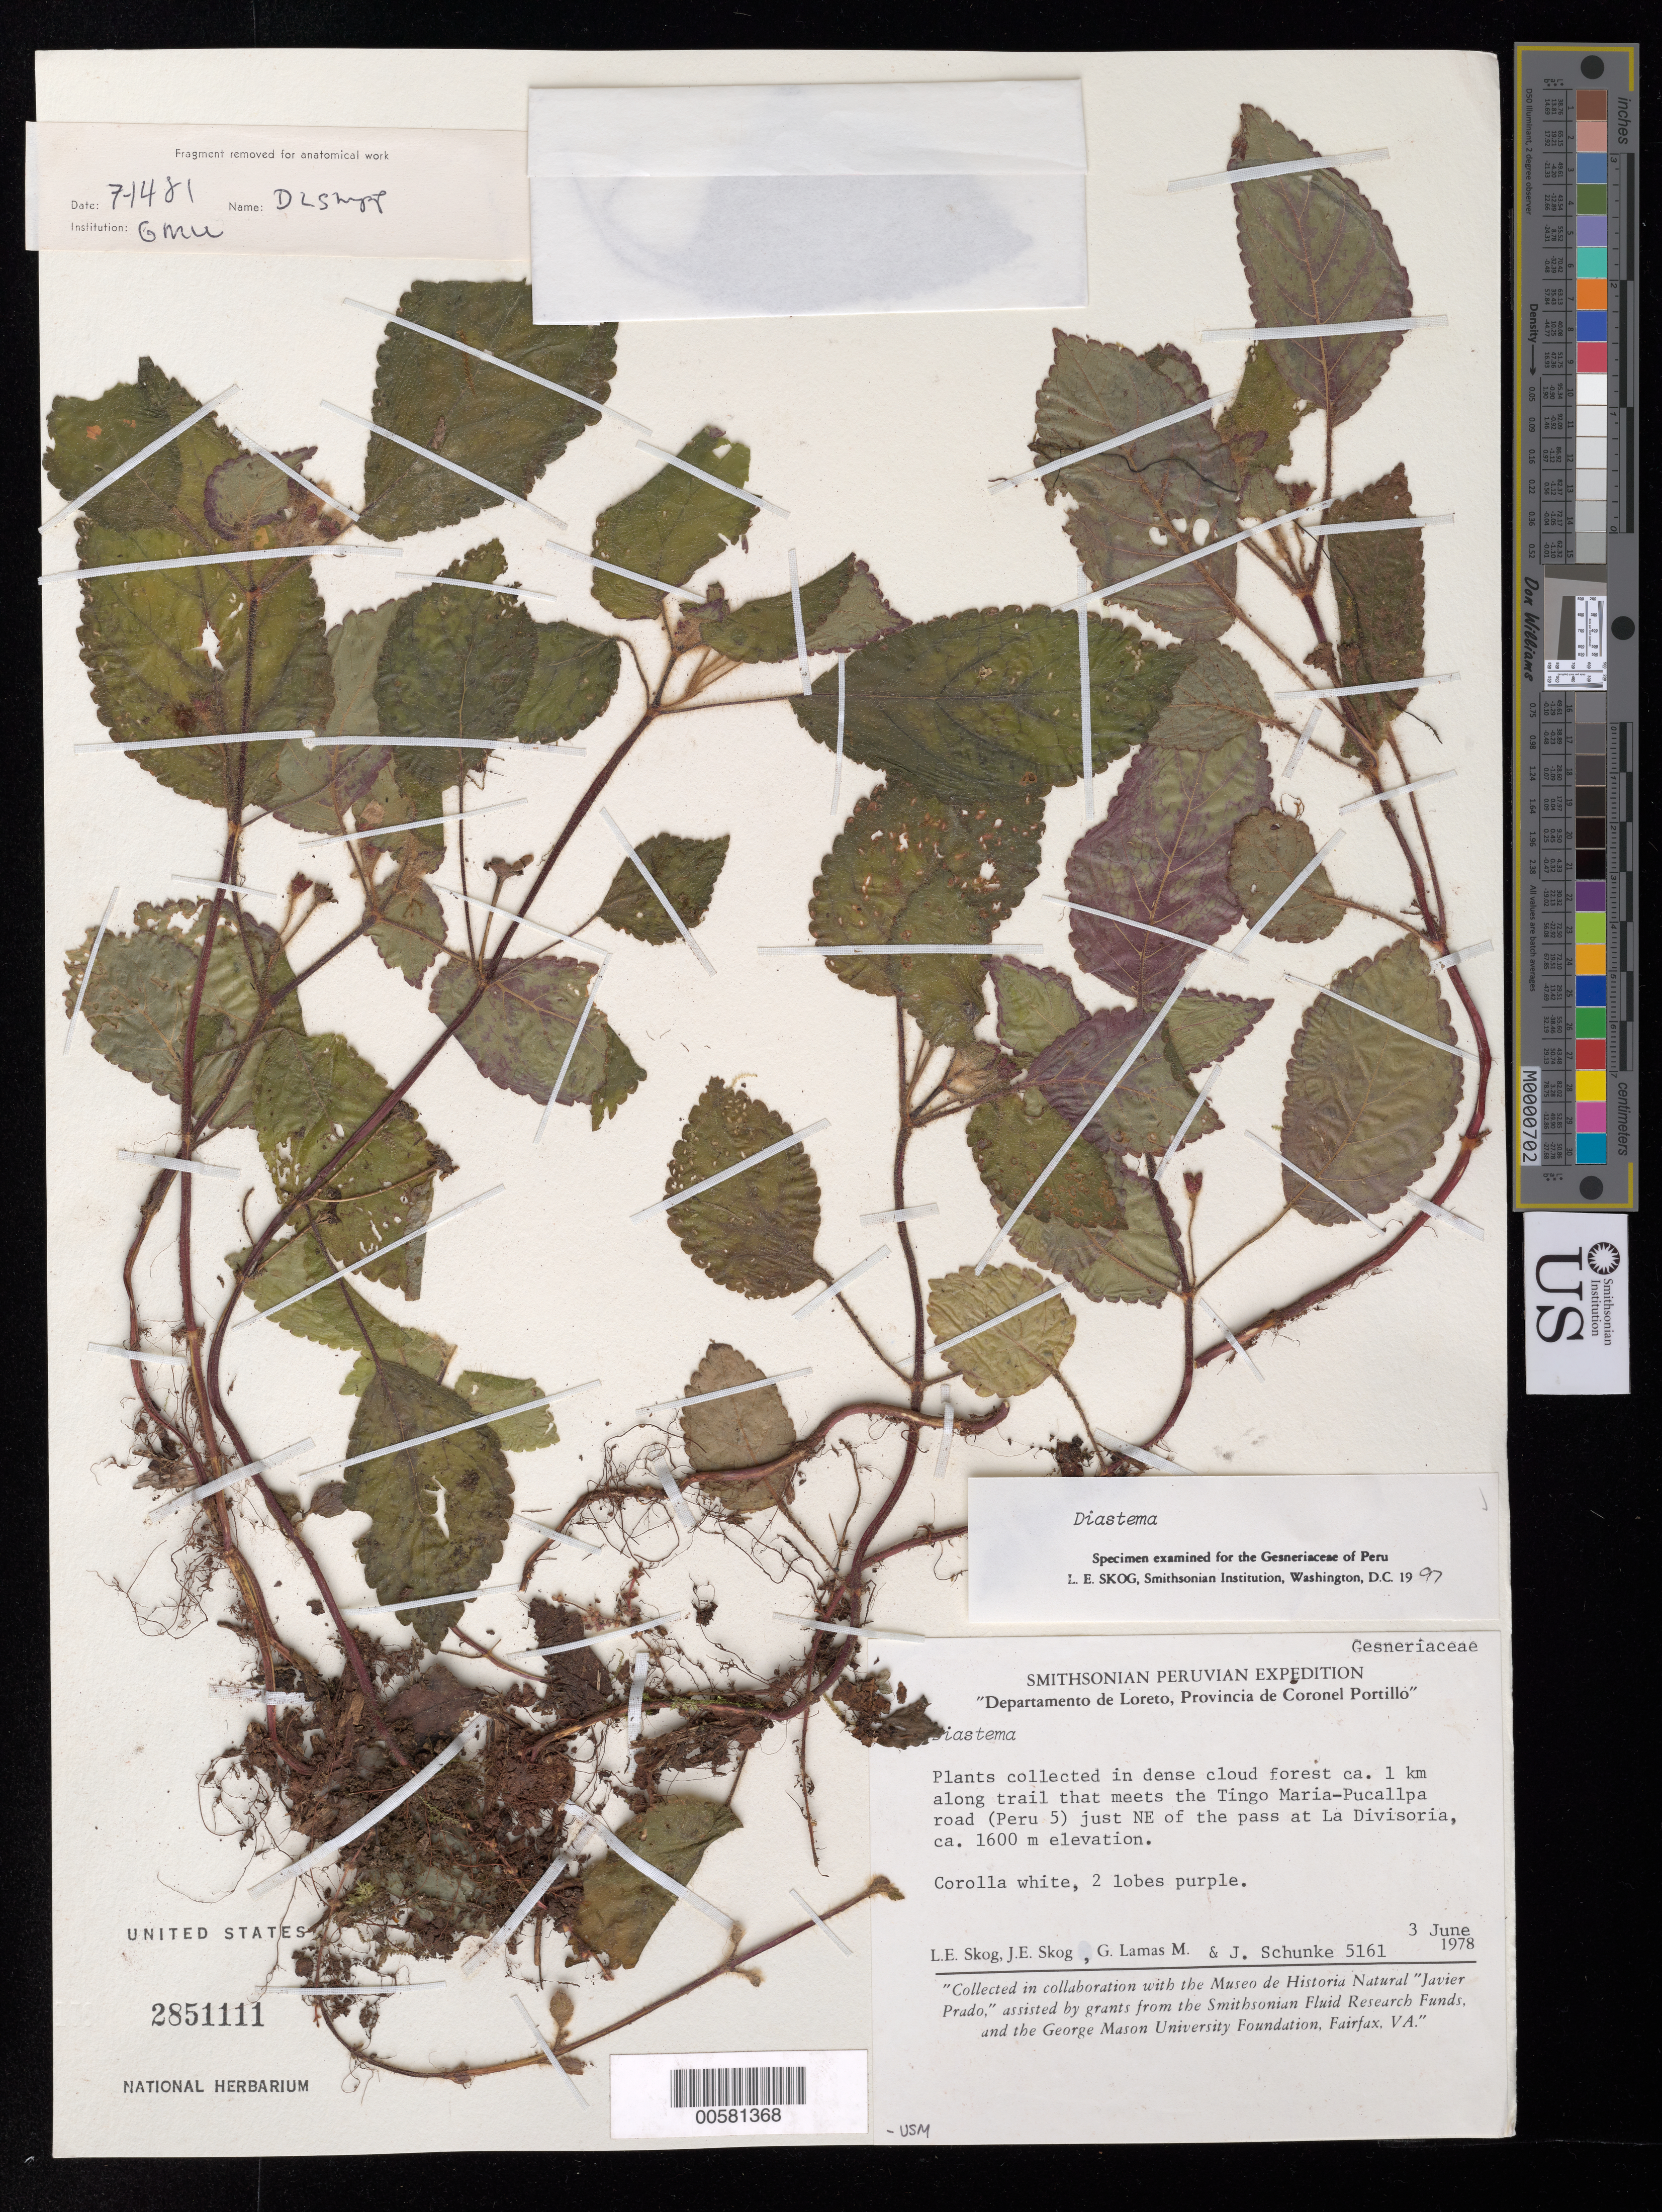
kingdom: Plantae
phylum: Tracheophyta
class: Magnoliopsida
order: Lamiales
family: Gesneriaceae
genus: Diastema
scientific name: Diastema sp.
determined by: Skog, Laurence E.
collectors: L. E. Skog, J. E. Skog, G. Lamas M. & J. Schunke Vigo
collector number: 5161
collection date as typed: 03 Jun 1978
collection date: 1978-06-03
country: Peru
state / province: Loreto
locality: Prov. Coronel Portillo; ca. 1 km along trail that meets the Tingo Maria - Pucallpa road (Peru 5) just NE of the pass at La Divisoria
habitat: Dense cloud forest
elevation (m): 1600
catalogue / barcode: US 2851111